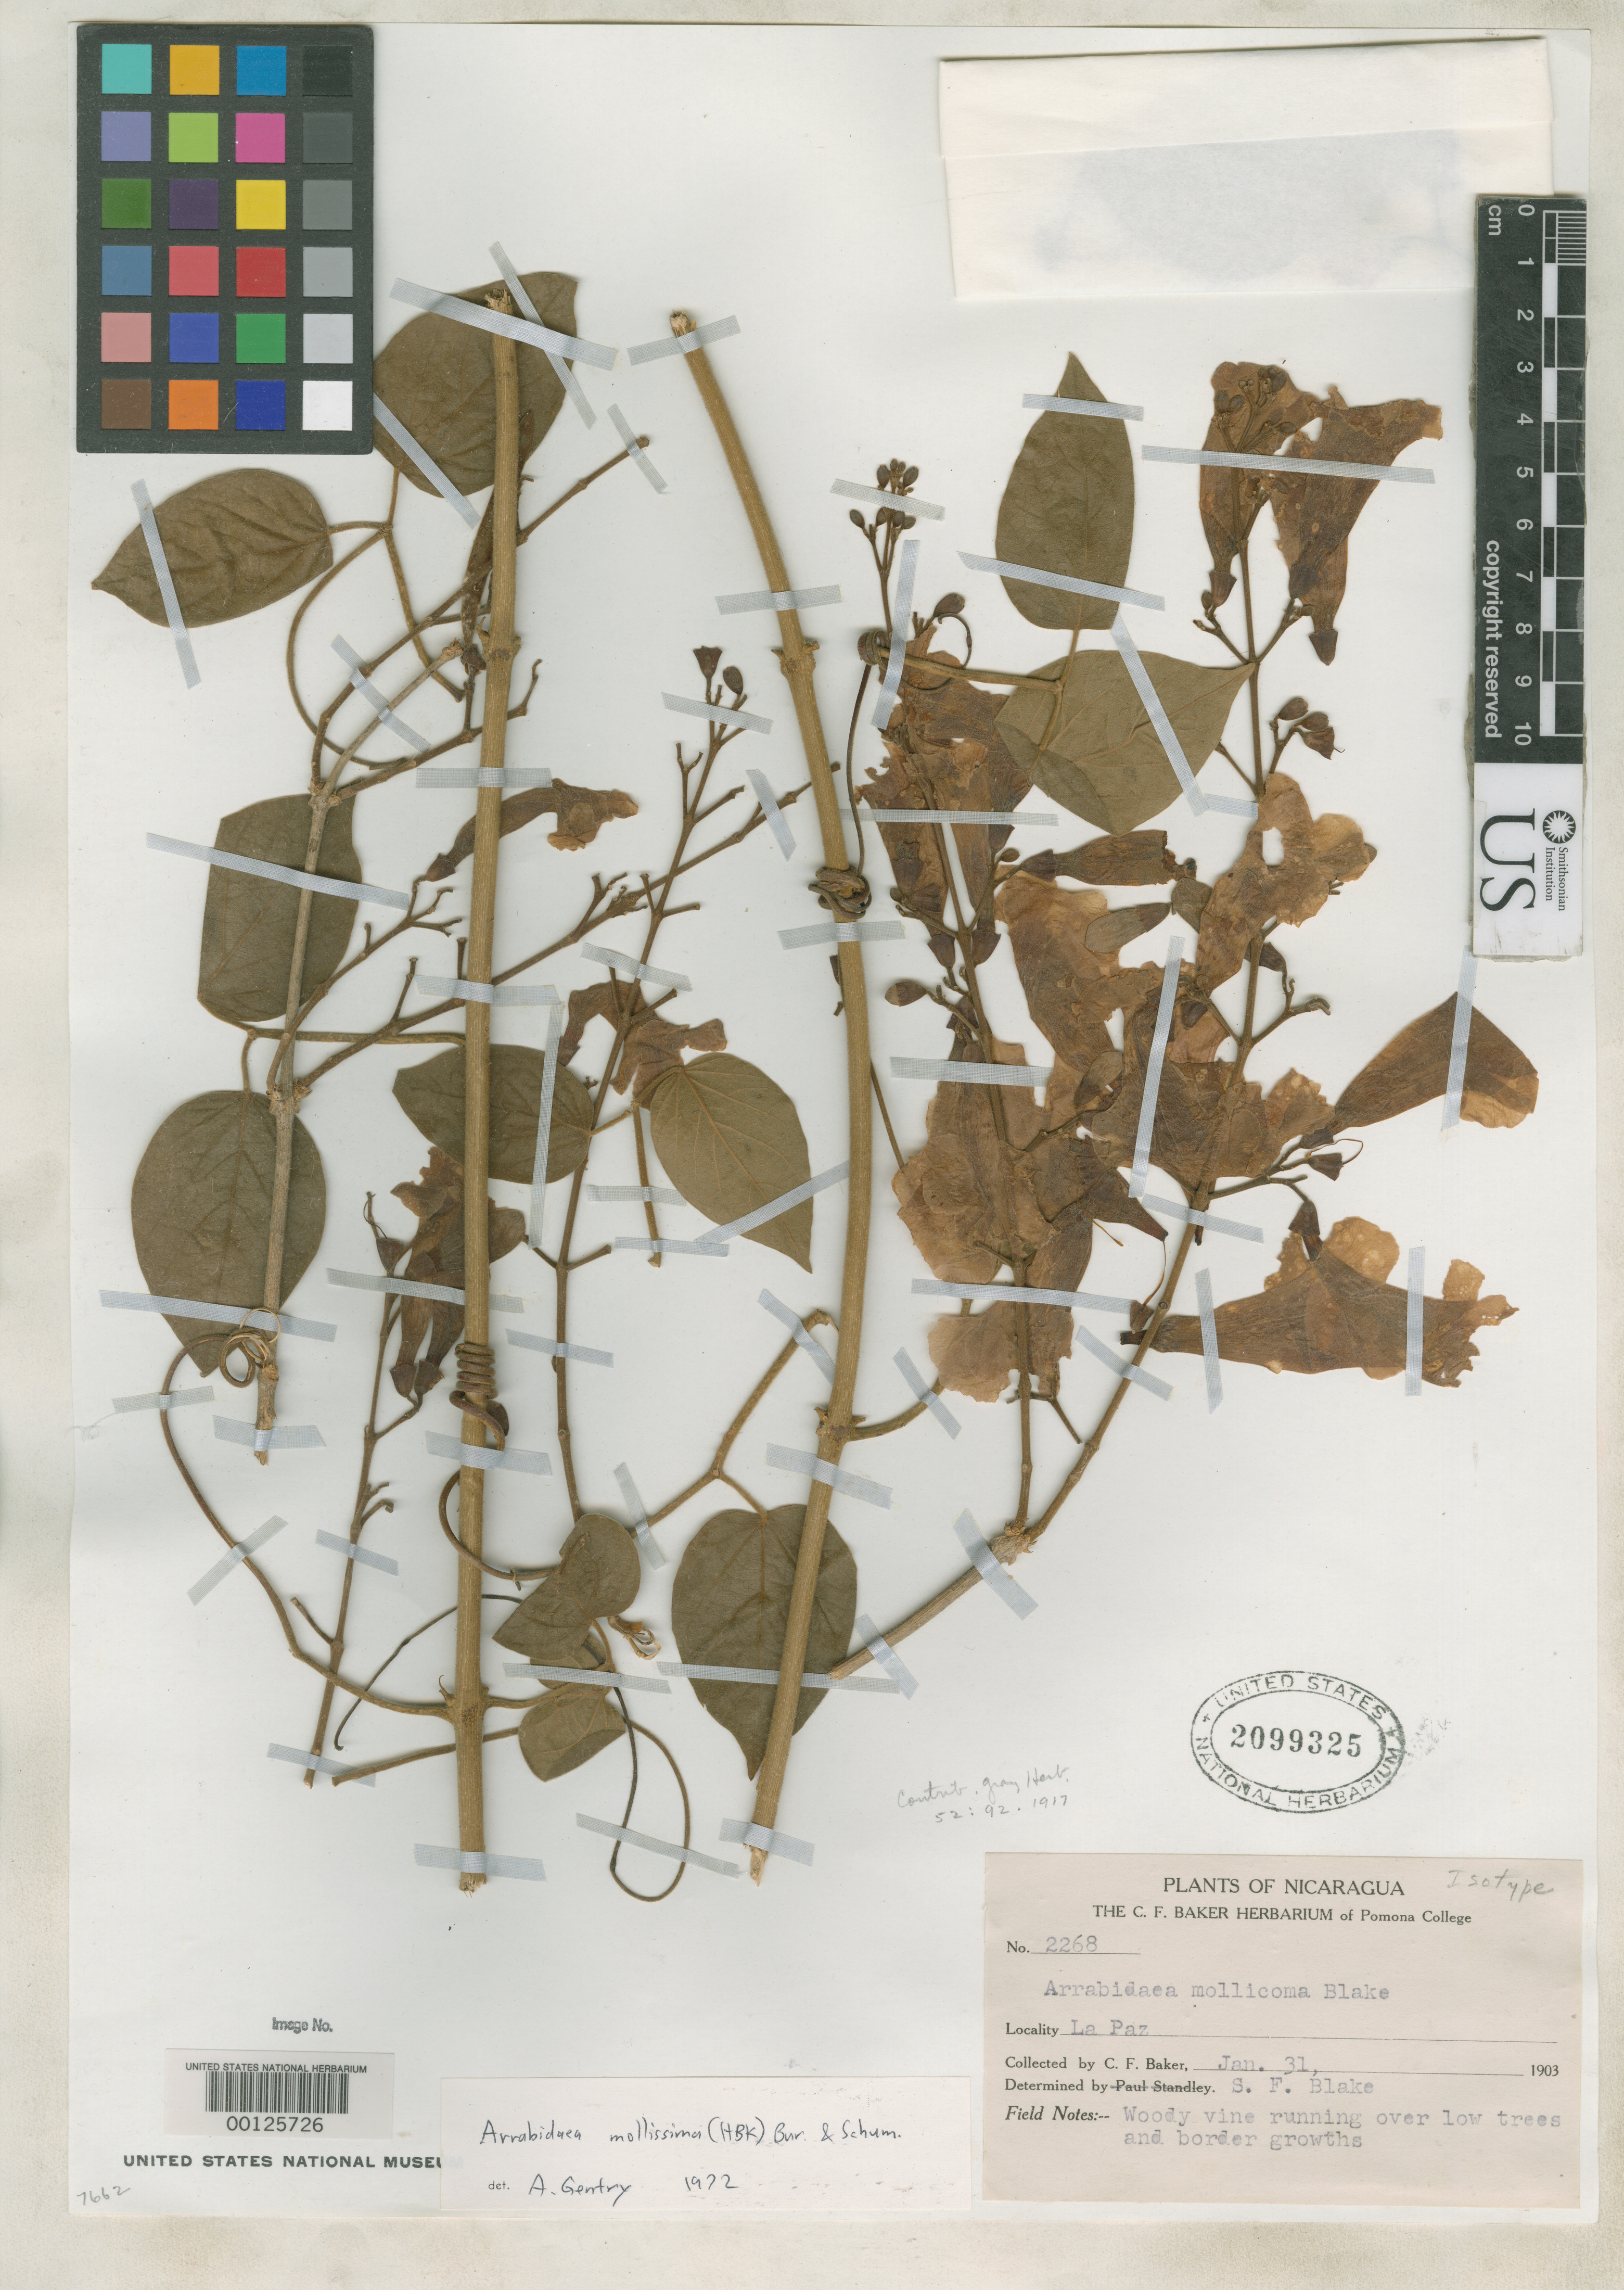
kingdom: Plantae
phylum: Tracheophyta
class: Magnoliopsida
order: Lamiales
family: Bignoniaceae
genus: Arrabidaea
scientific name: Arrabidaea mollicoma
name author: S.F. Blake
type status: Isotype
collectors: C. F. Baker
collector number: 2268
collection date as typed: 31 Jan 1903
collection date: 1903-01-31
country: Nicaragua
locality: La Paz.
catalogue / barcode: US 2099325